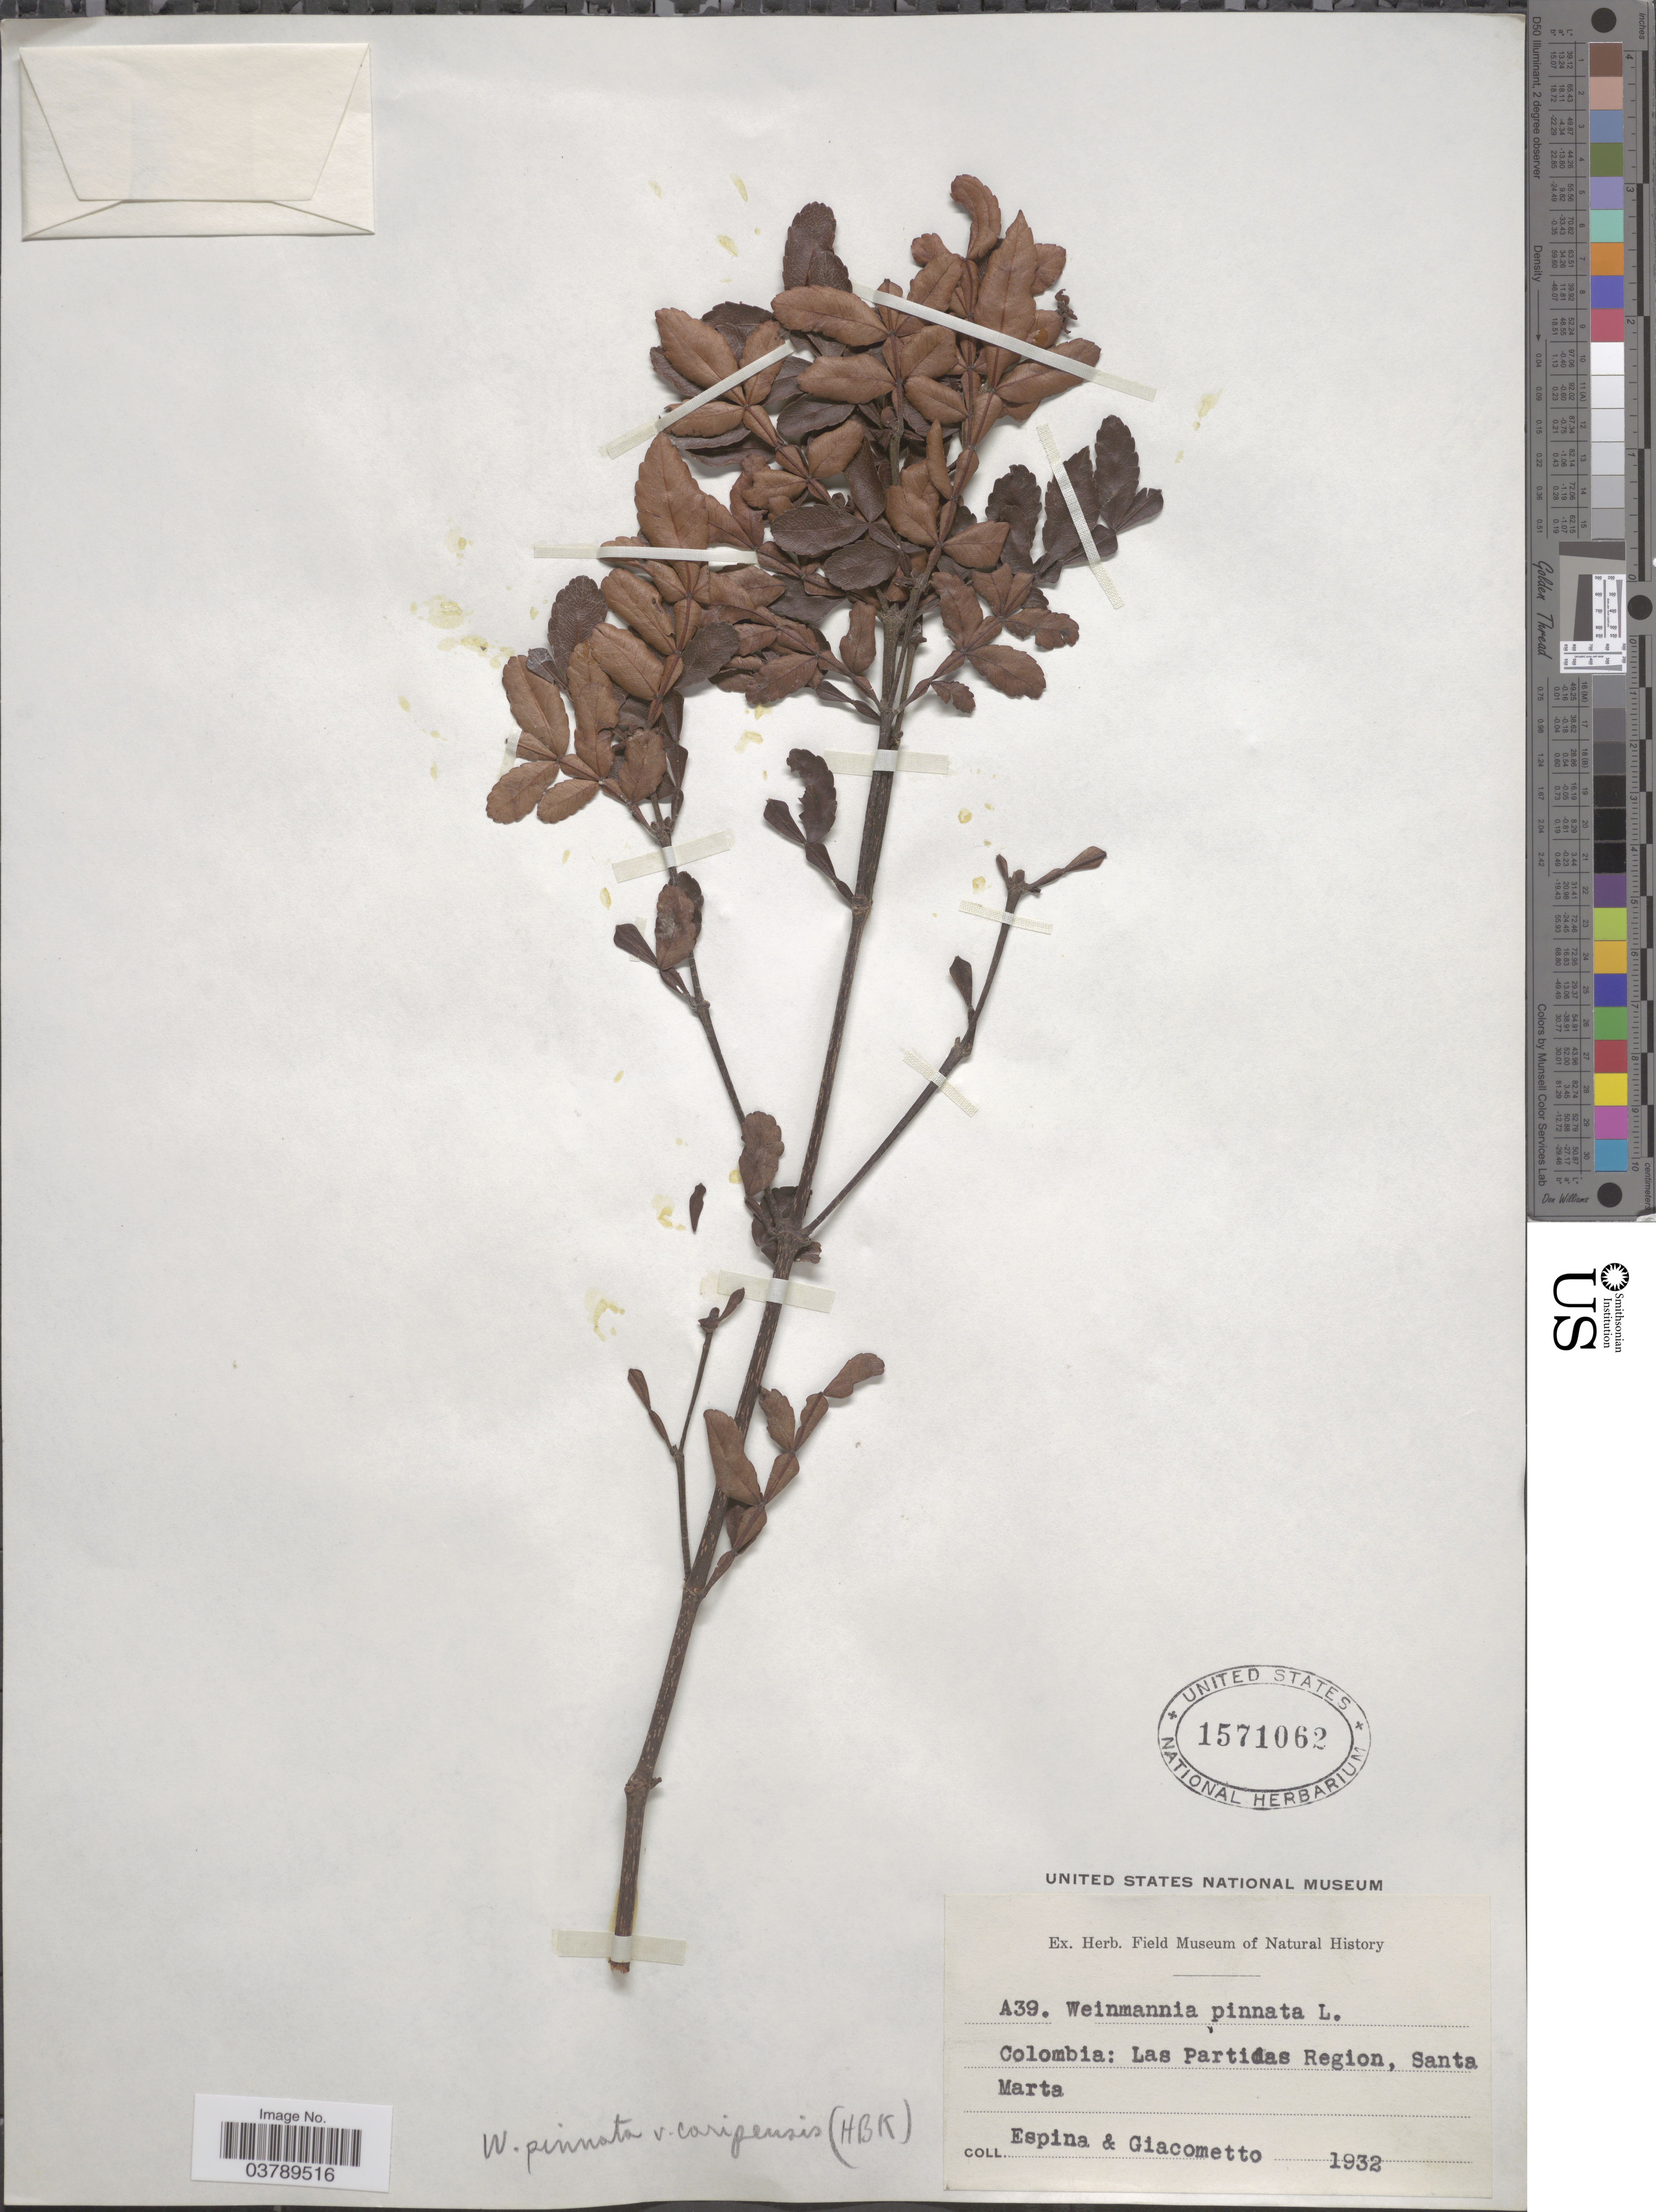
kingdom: Plantae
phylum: Tracheophyta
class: Magnoliopsida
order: Oxalidales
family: Cunoniaceae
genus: Weinmannia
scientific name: Weinmannia pinnata var. caripensis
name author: (Kunth) Cuatrec.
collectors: -. Espina & Giacometto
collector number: A39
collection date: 1932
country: Colombia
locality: Las Partidas Region, Santa Marta.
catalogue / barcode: US 1571062